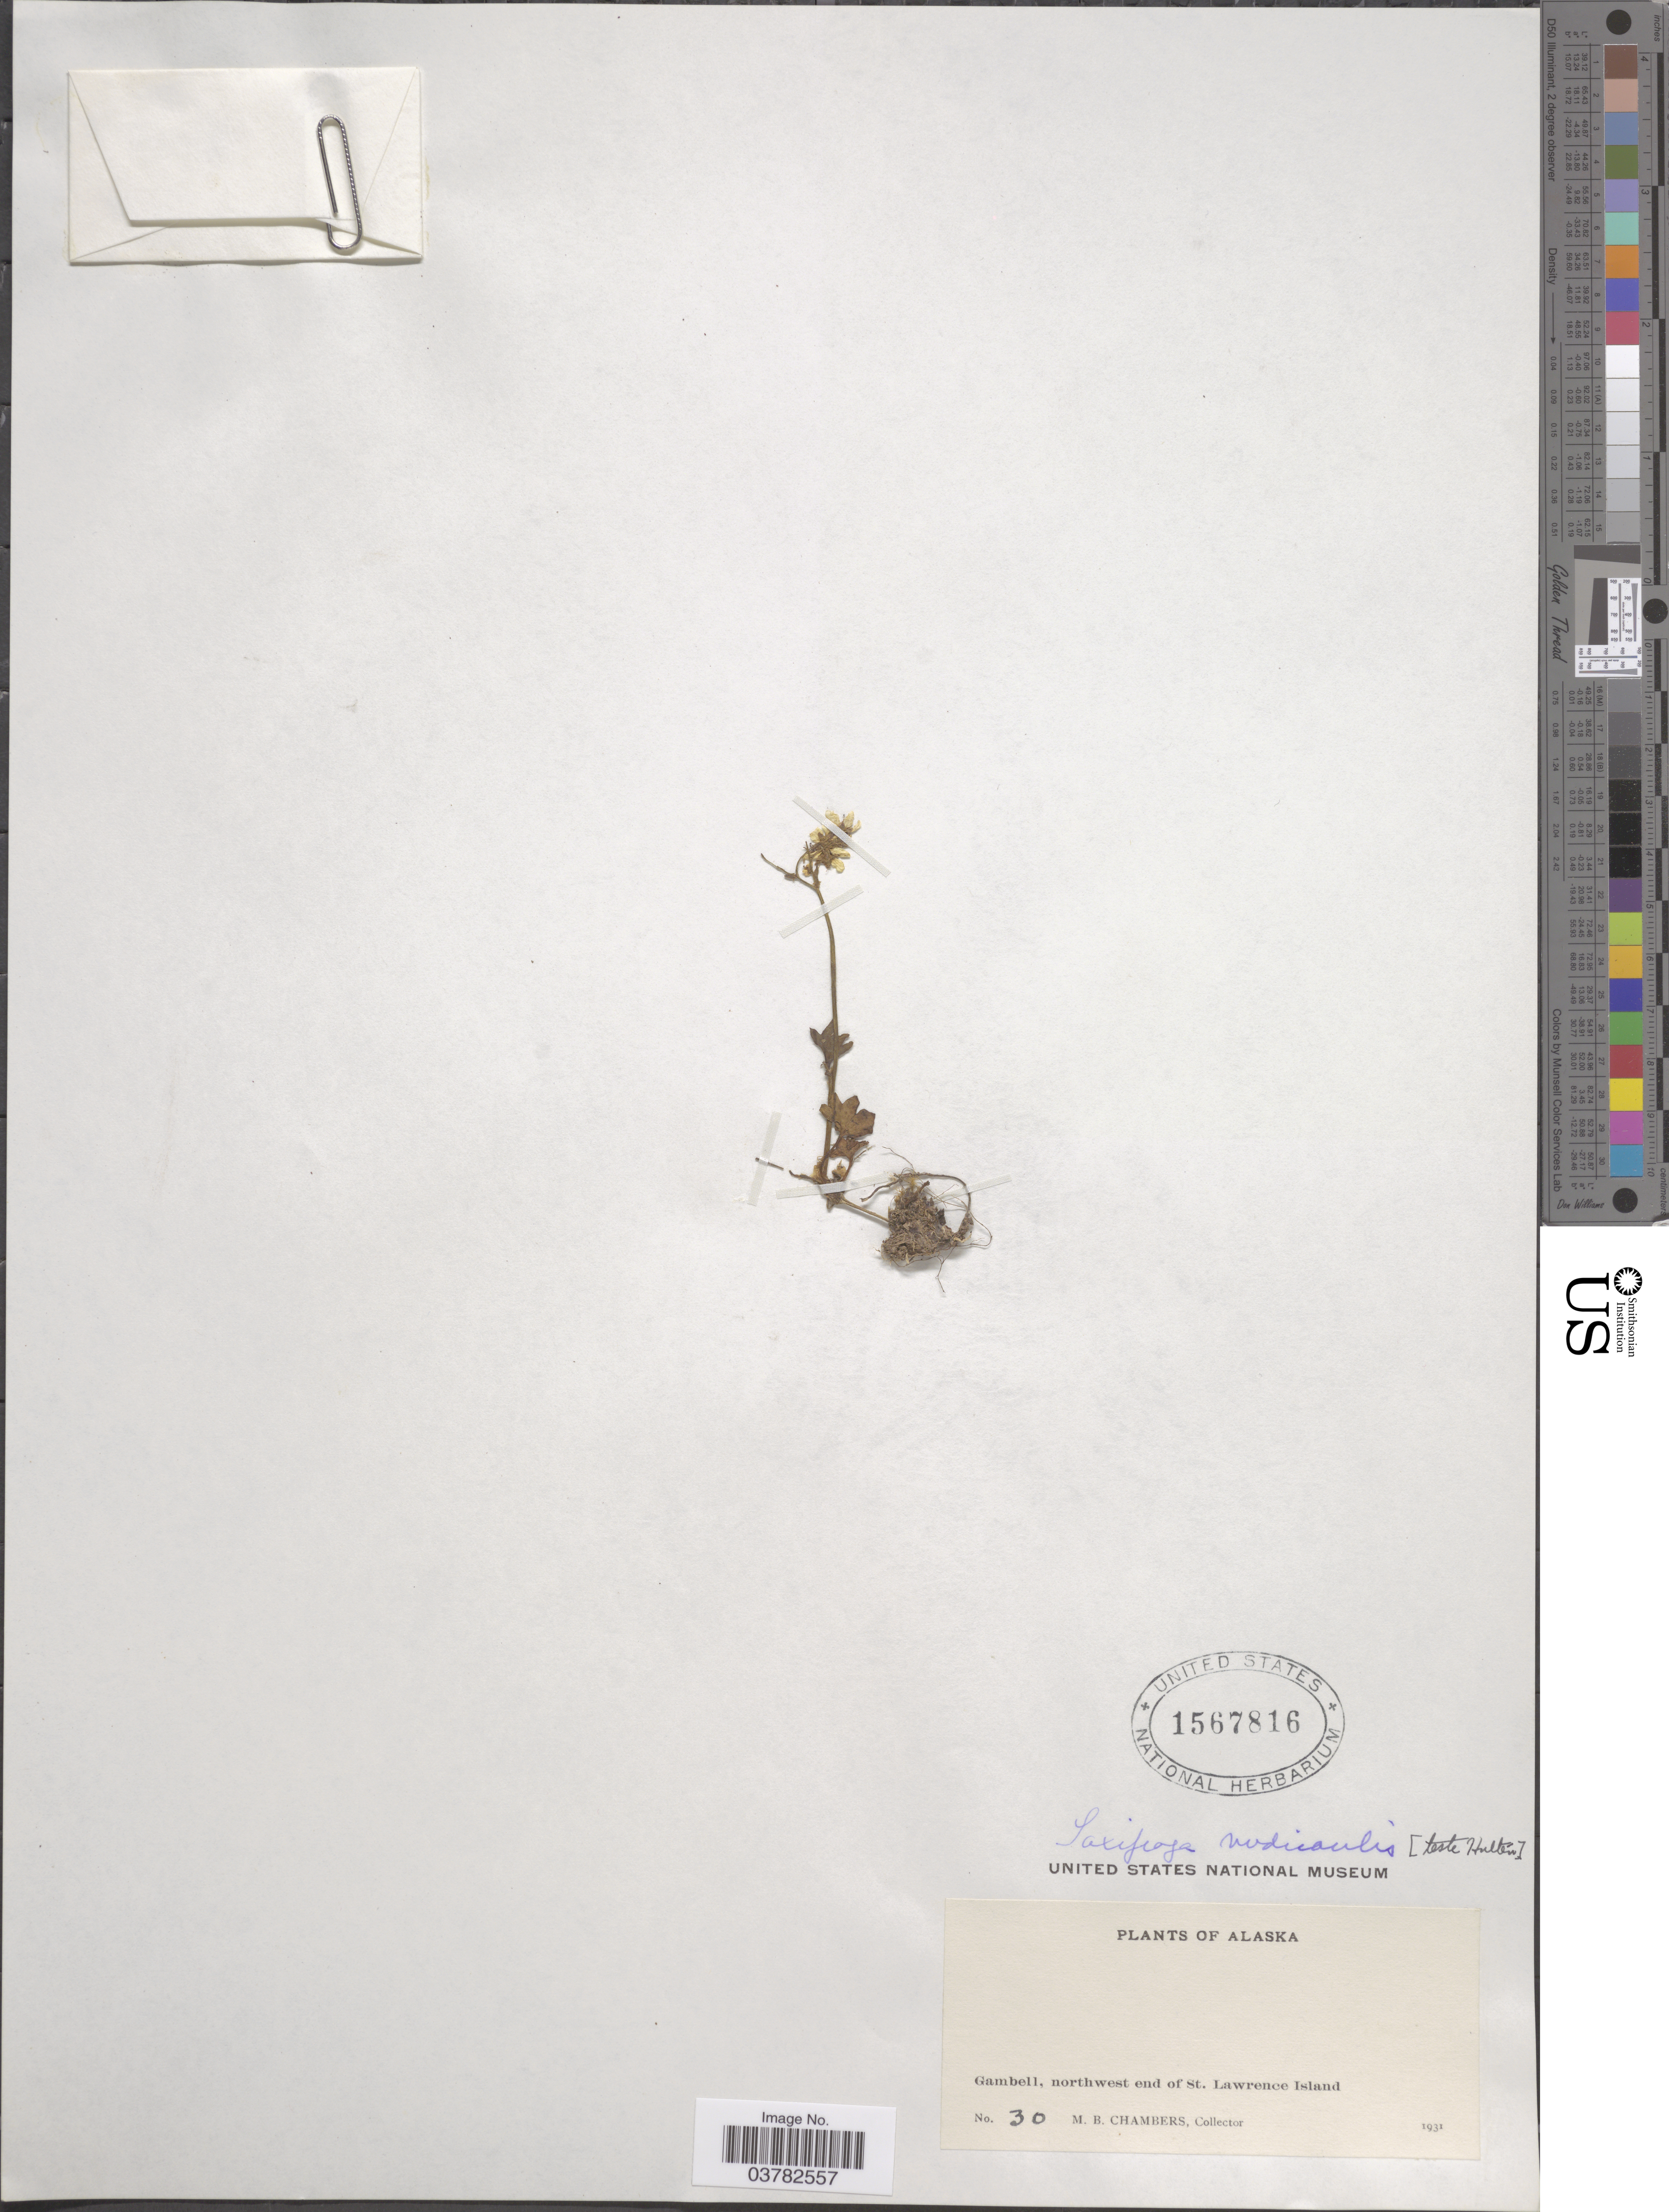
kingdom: Plantae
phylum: Tracheophyta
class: Magnoliopsida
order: Saxifragales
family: Saxifragaceae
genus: Saxifraga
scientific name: Saxifraga nudicaulis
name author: D. Don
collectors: M. Chambers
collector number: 30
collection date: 1931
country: United States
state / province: Alaska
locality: Gambell, northwest end of St. Lawrence Island.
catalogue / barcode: US 1567816